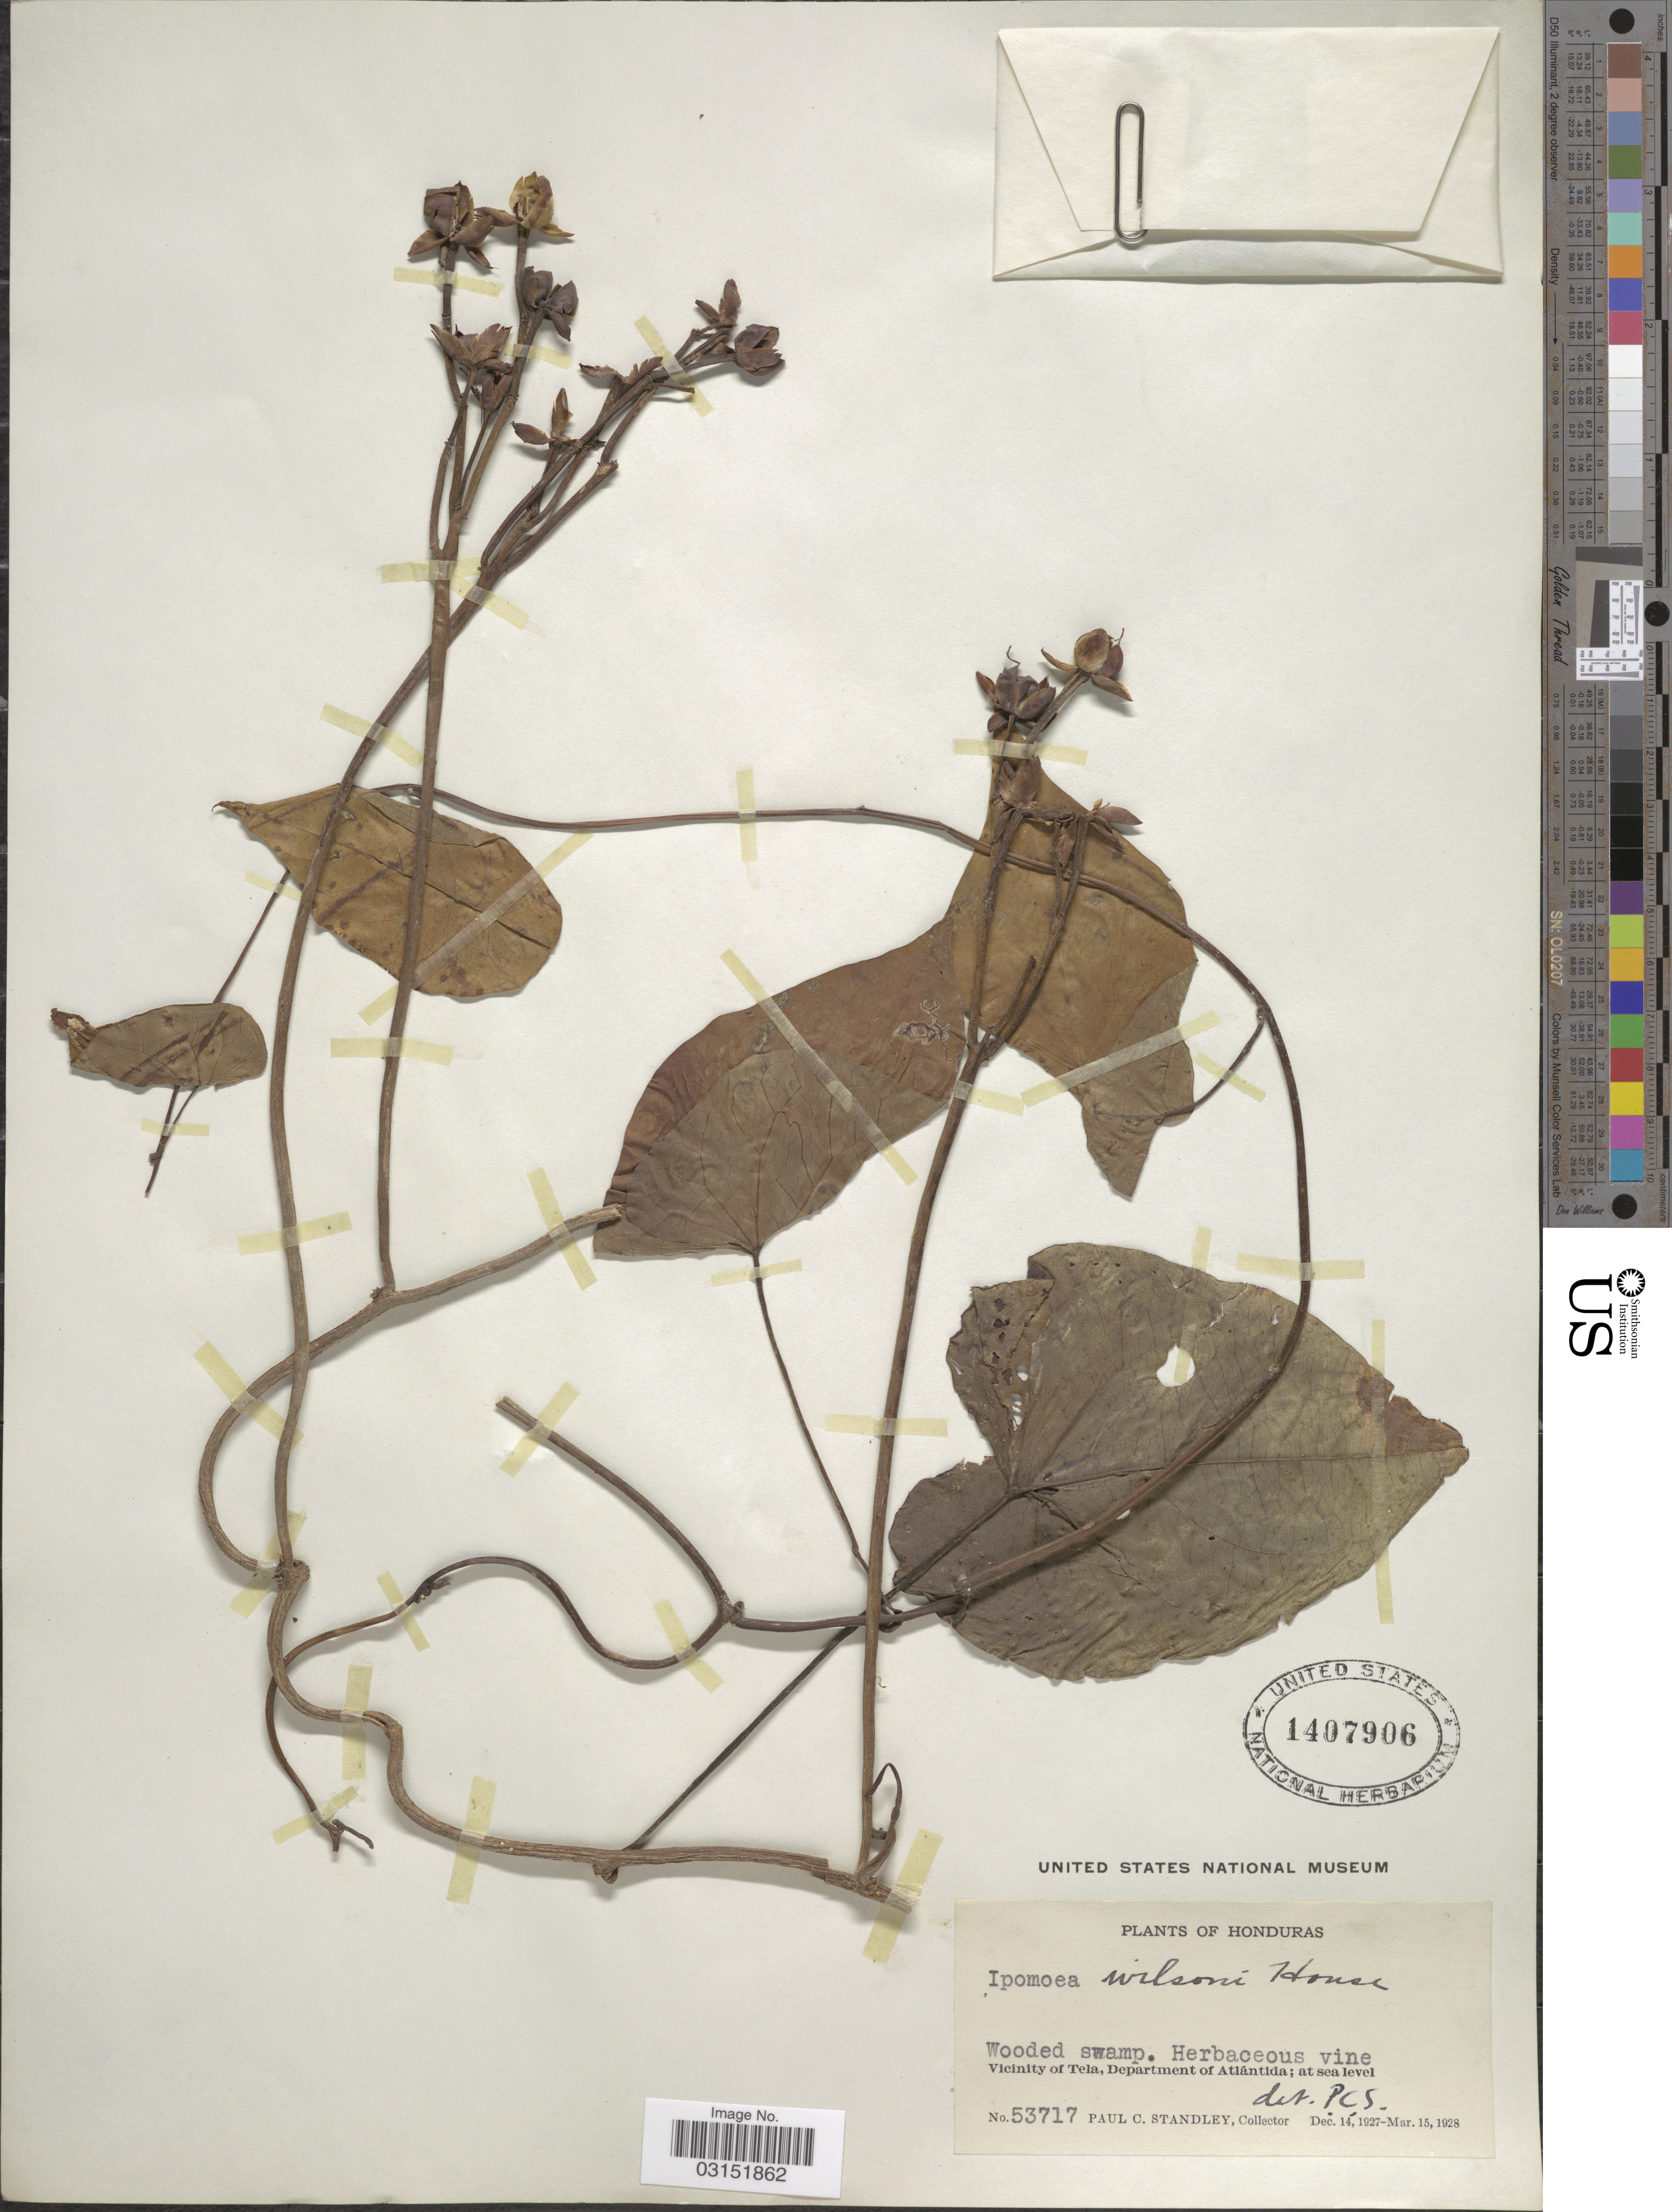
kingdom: Plantae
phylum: Tracheophyta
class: Magnoliopsida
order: Solanales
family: Convolvulaceae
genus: Ipomoea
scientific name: Ipomoea wilsonii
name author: House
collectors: P. C. Standley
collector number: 53717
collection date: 1927-12-14/1928-03-15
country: Honduras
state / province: Atlántida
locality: Vicinity of Tela, Department of Atlántida.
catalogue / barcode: US 1407906